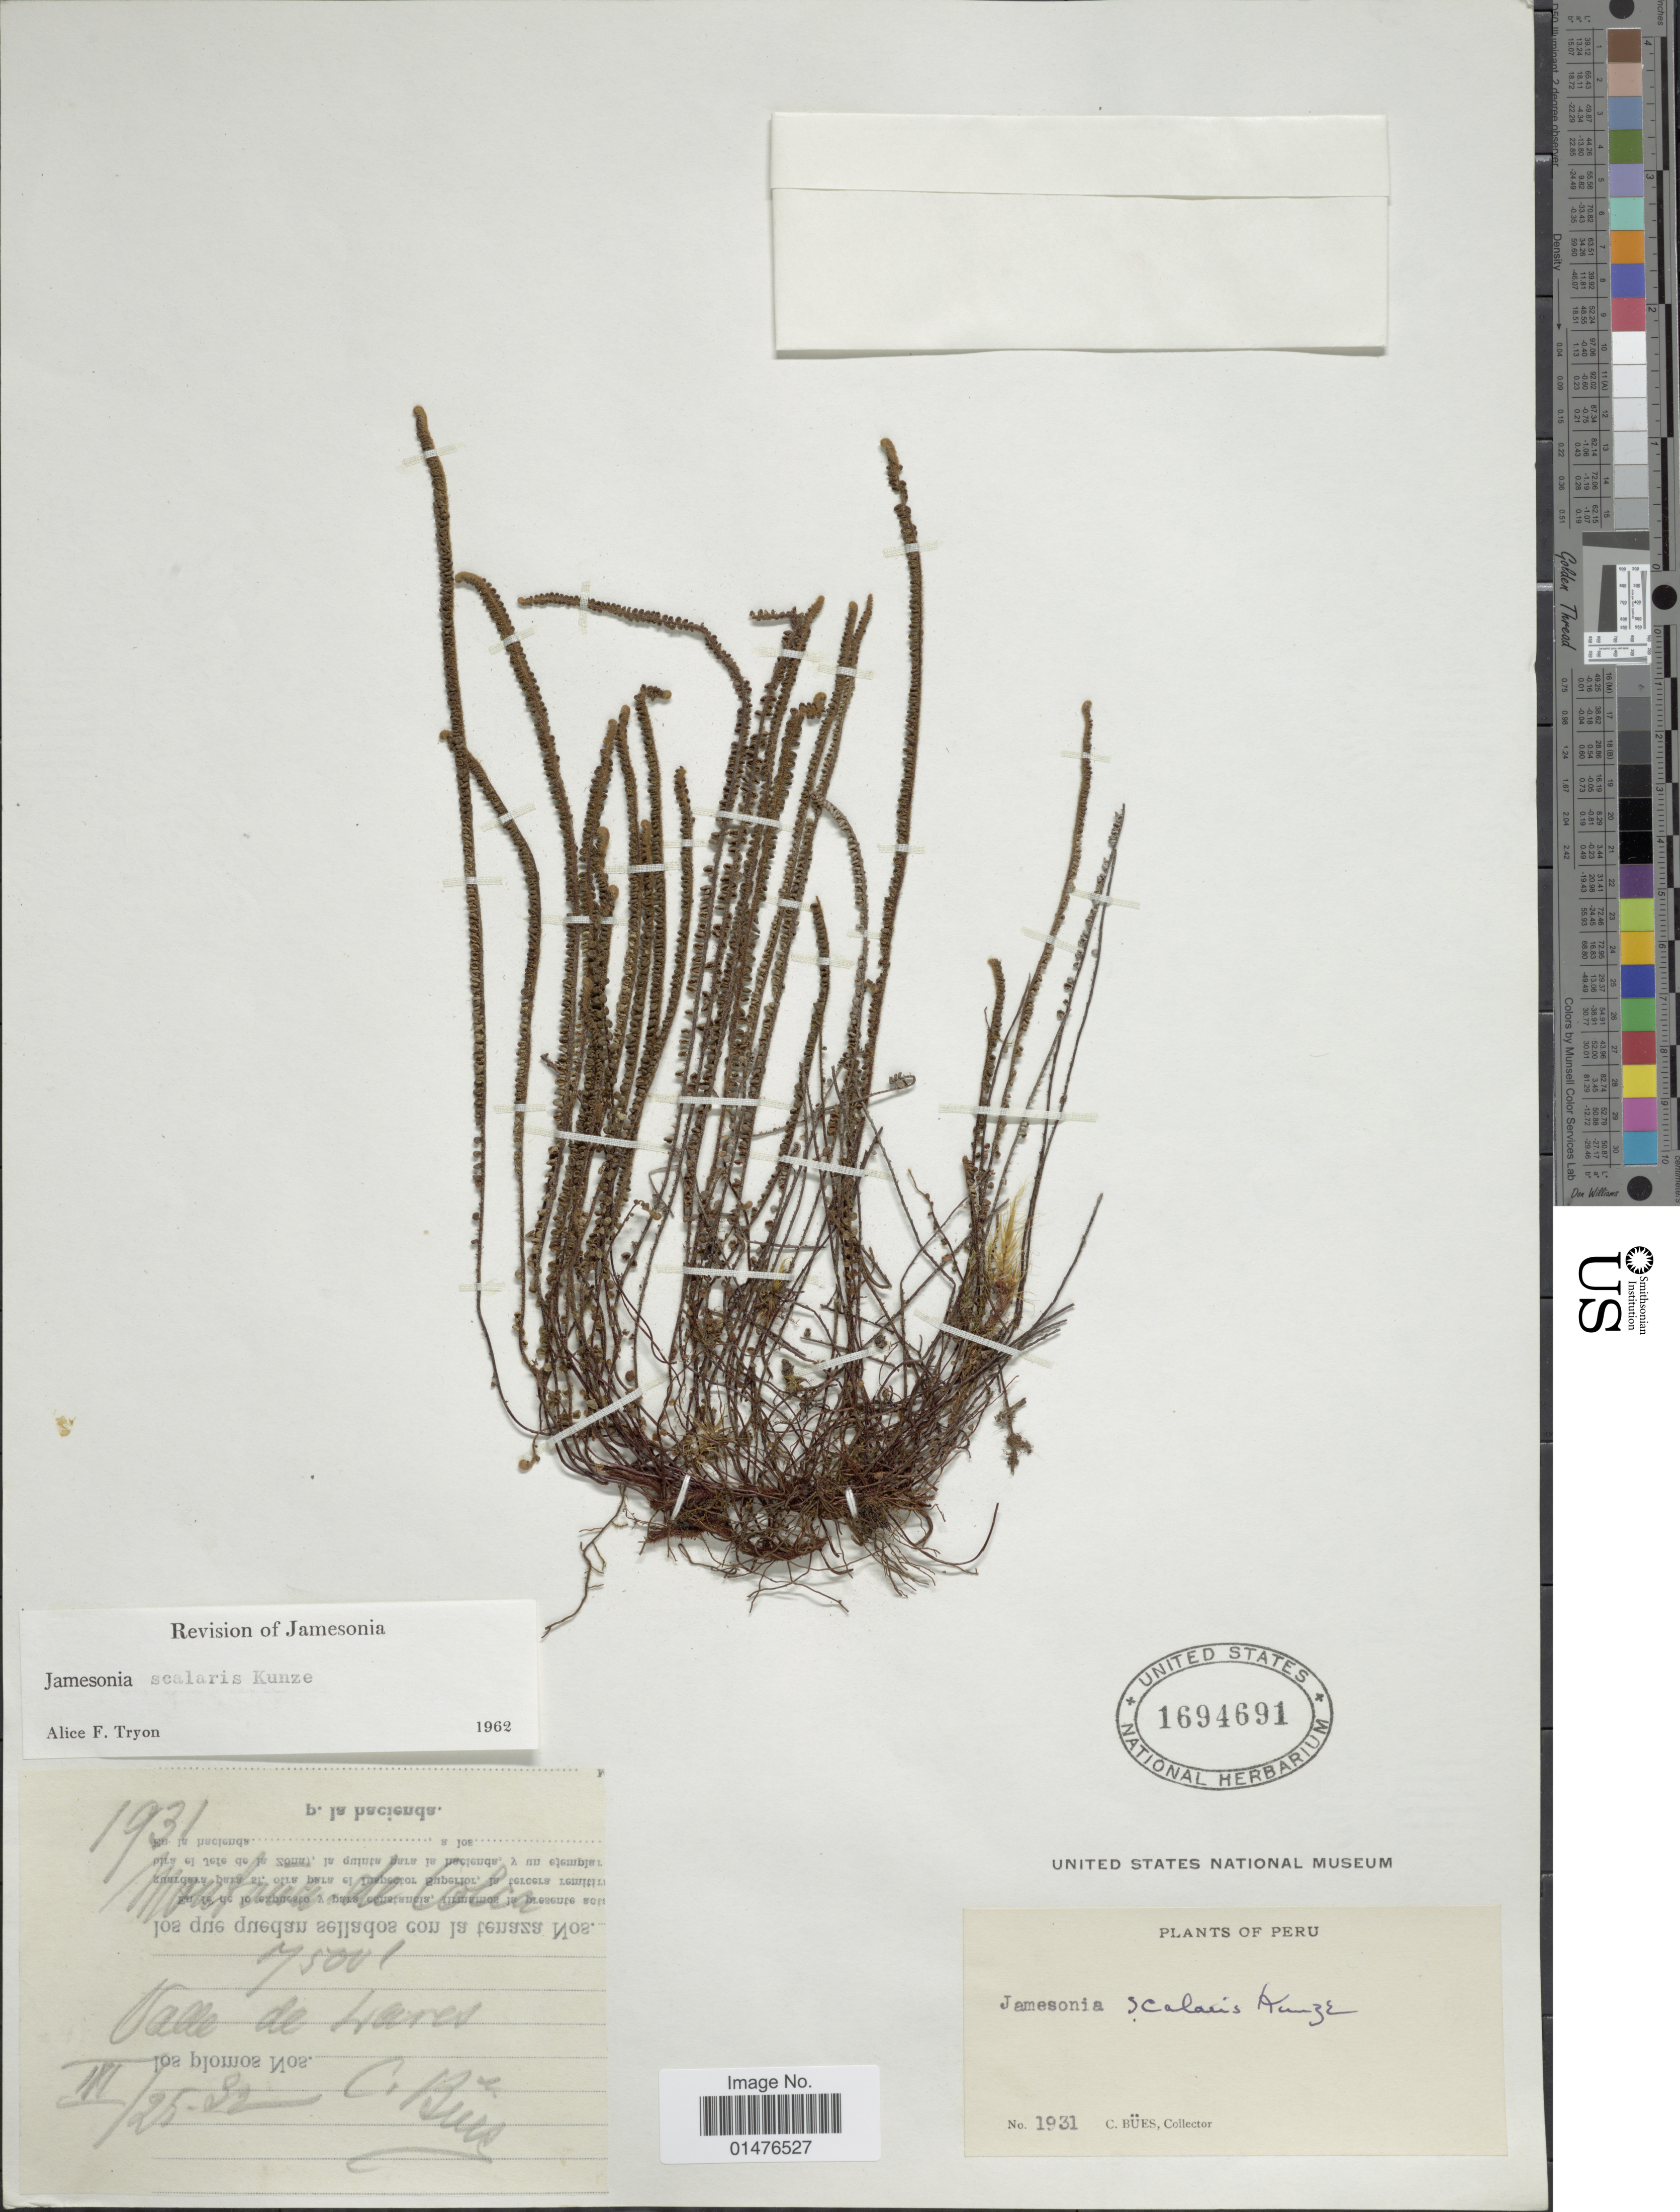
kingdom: Plantae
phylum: Tracheophyta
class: Polypodiopsida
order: Polypodiales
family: Pteridaceae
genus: Jamesonia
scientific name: Jamesonia scalaris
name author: Kunze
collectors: C. Bues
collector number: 1931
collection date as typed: Transcribed d/m/y: 25/3/32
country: Peru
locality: Montrace de Colca, Valle de Llares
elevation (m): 2286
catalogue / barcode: US 1694691